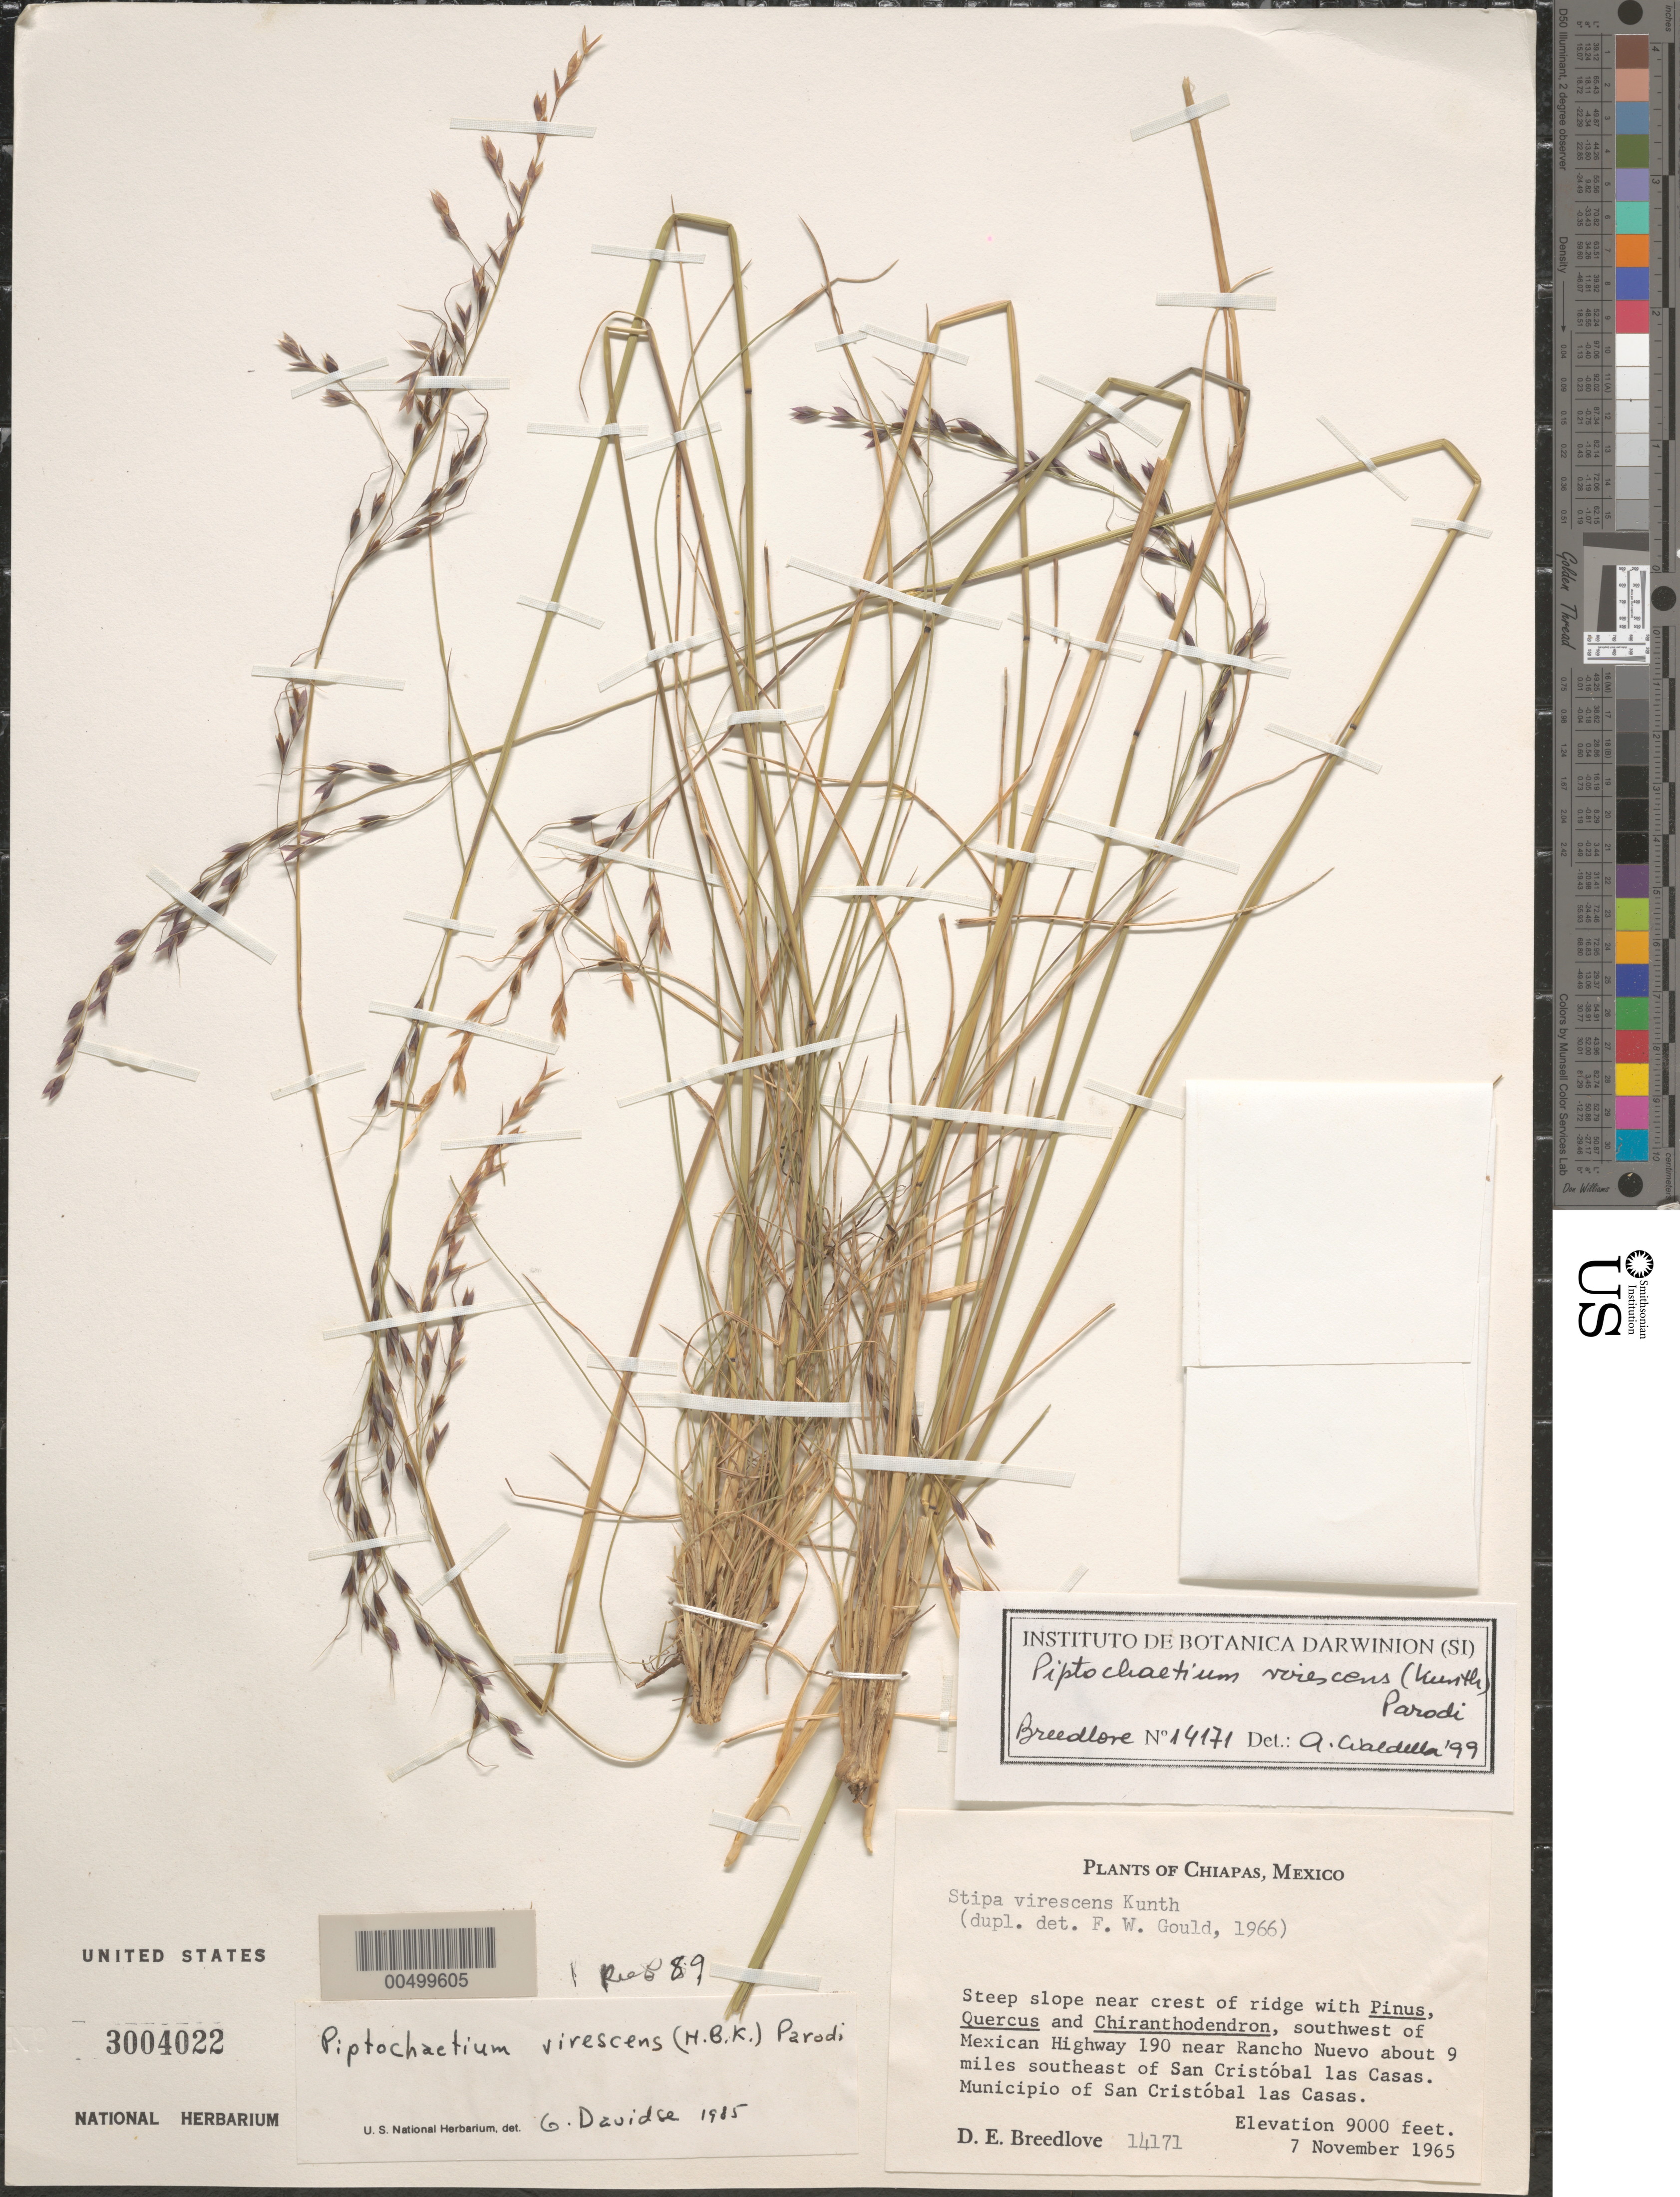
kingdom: Plantae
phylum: Tracheophyta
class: Liliopsida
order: Poales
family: Poaceae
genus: Piptochaetium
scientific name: Piptochaetium virescens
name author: (Kunth) Parodi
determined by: Pohl, R. W.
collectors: D. E. Breedlove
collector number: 14171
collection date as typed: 7 Nov 1965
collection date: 1965-11-07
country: Mexico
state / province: Chiapas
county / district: San Cristóbal de Las Casas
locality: SW of Mex Hwy 190 near Rancho Nuevo about 9 mi SE of San Cristóbal las Casas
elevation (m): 2743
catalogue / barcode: US 3004022